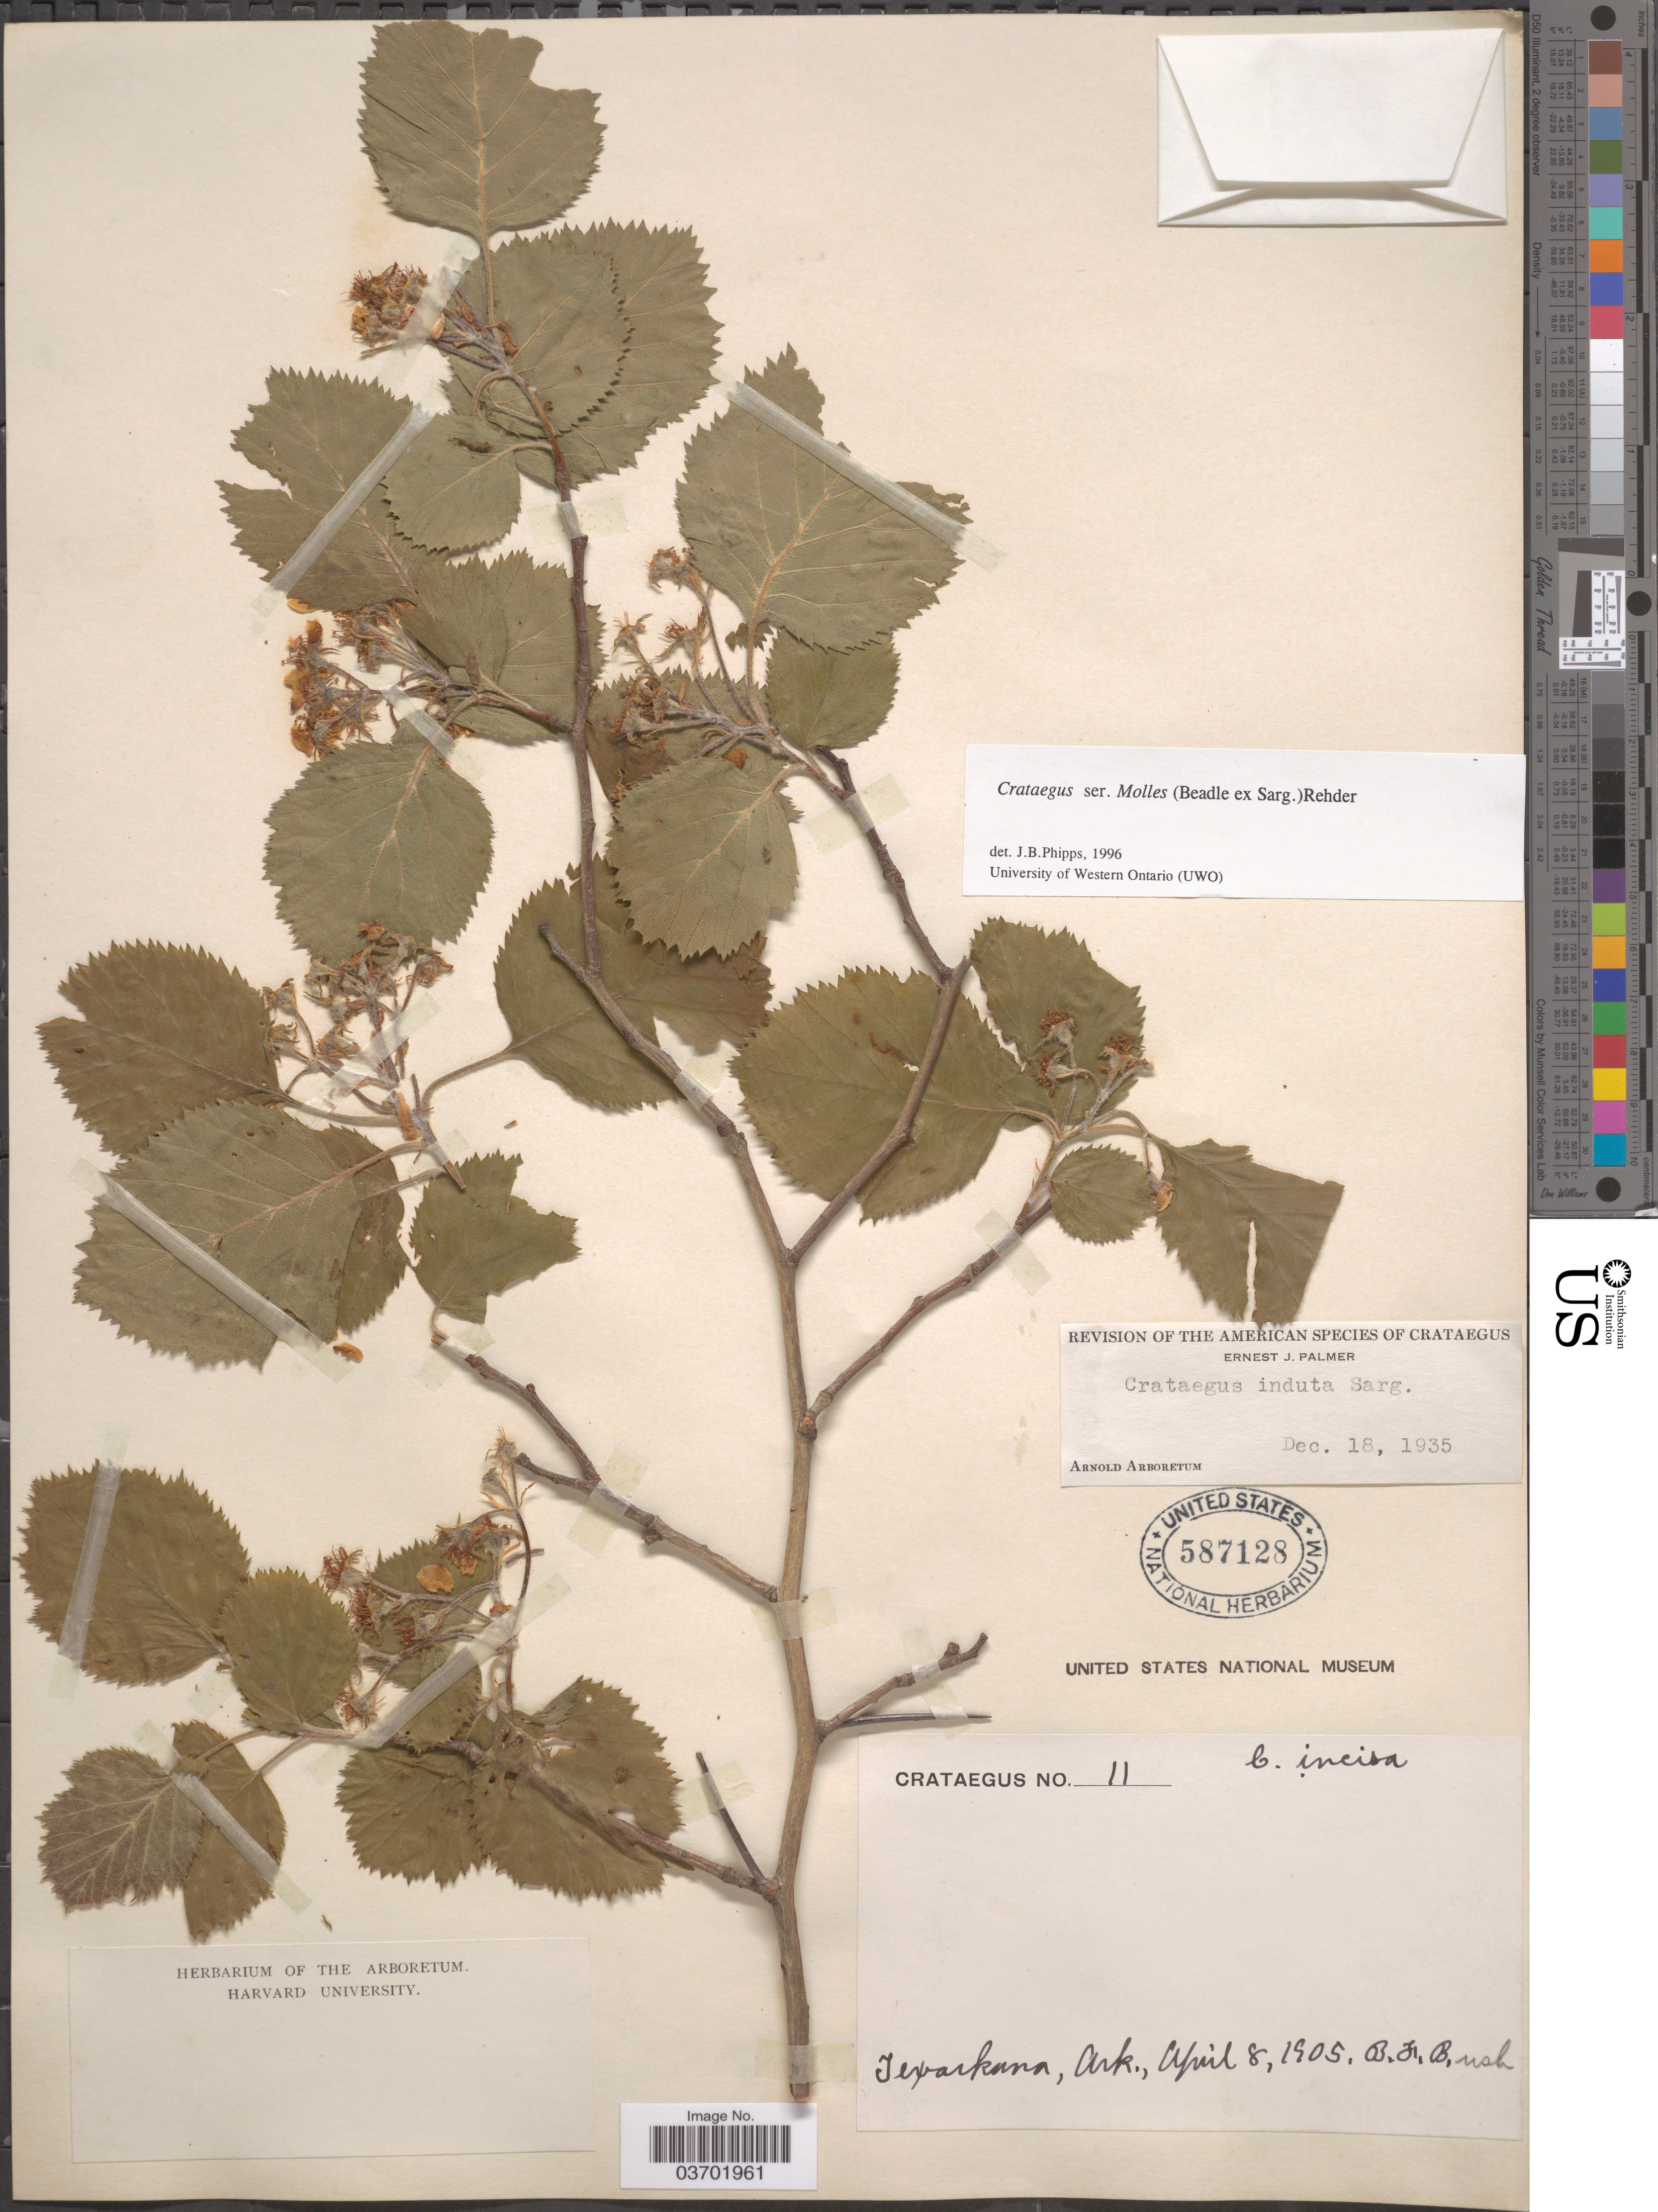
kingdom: Plantae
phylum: Tracheophyta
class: Magnoliopsida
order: Rosales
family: Rosaceae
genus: Crataegus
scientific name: Crataegus texana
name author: Buckley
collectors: B. F. Bush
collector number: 11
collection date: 1905-04-08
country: United States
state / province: Arkansas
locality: Texarkana.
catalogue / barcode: US 587128